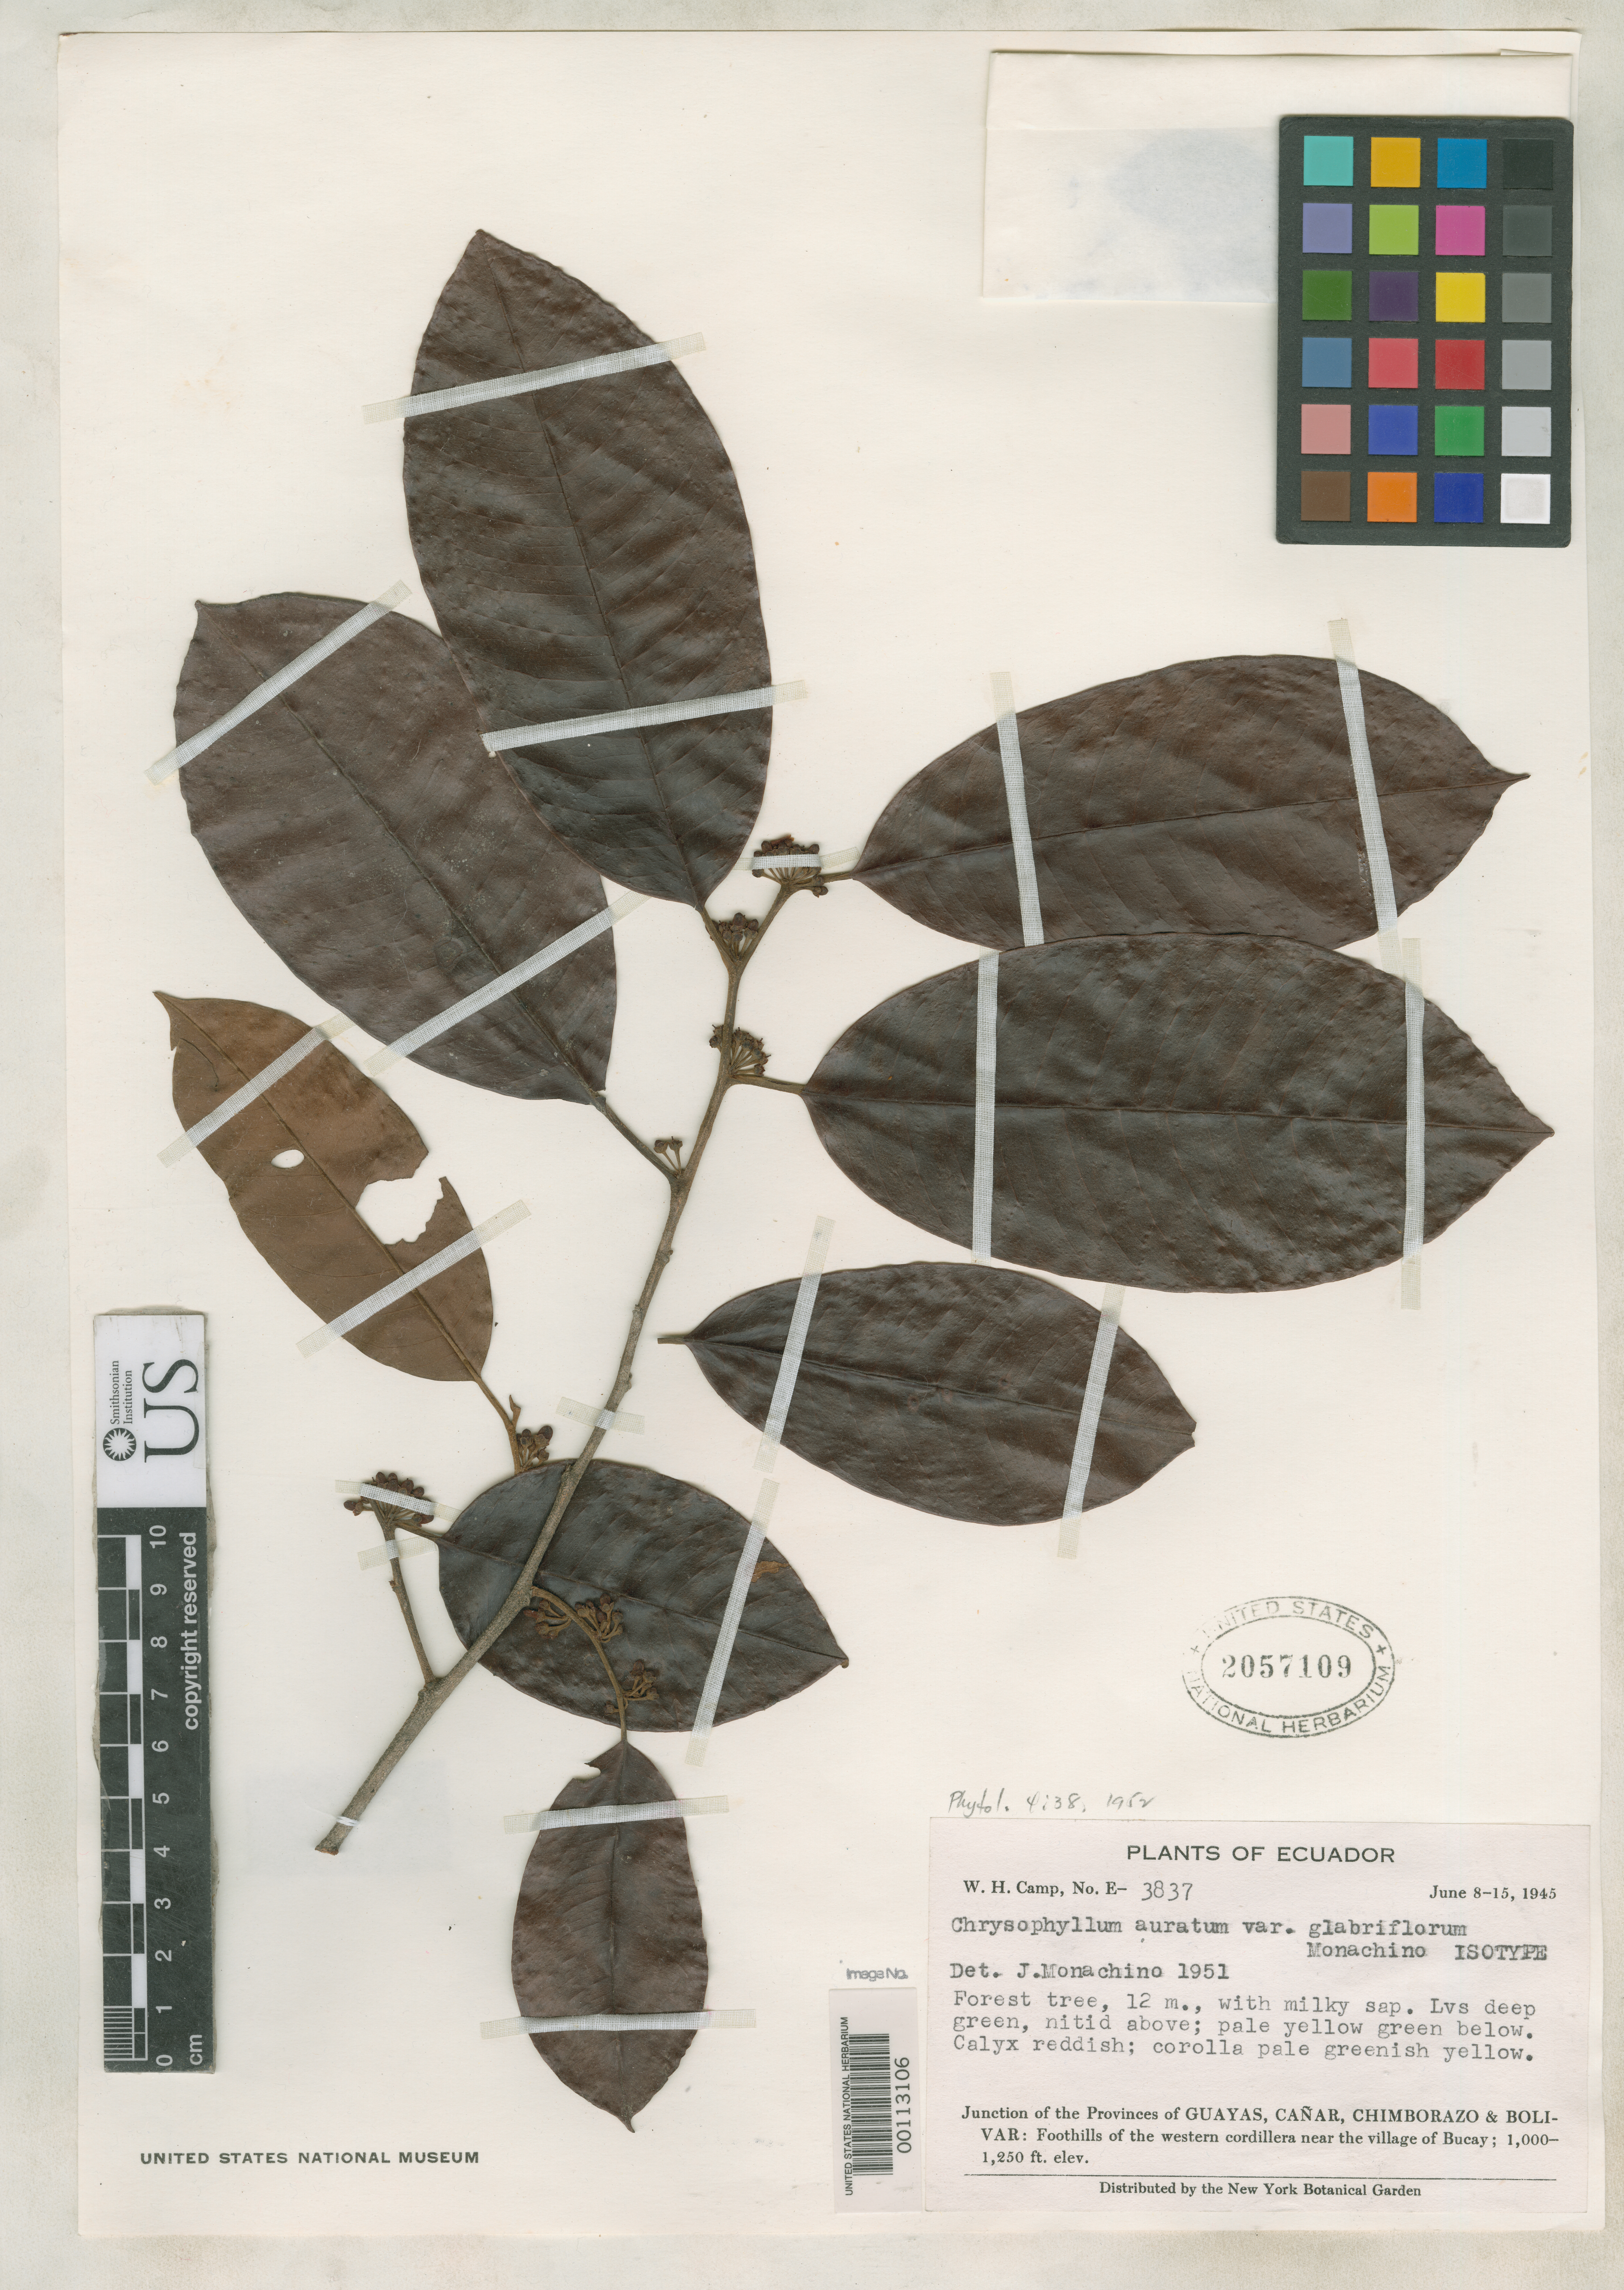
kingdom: Plantae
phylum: Tracheophyta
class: Magnoliopsida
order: Ericales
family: Sapotaceae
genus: Chrysophyllum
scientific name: Chrysophyllum auratum var. glabriflorum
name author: Monach.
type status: Isotype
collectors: W. H. Camp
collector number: E 3837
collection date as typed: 08 Jun 1945 to 15 Jun 1945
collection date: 1945-06-08/1945-06-15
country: Ecuador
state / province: Guayas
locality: Near Bucay at boundaries of Canar, Chimborazo, and Bolivar Prov.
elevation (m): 305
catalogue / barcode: US 2057109